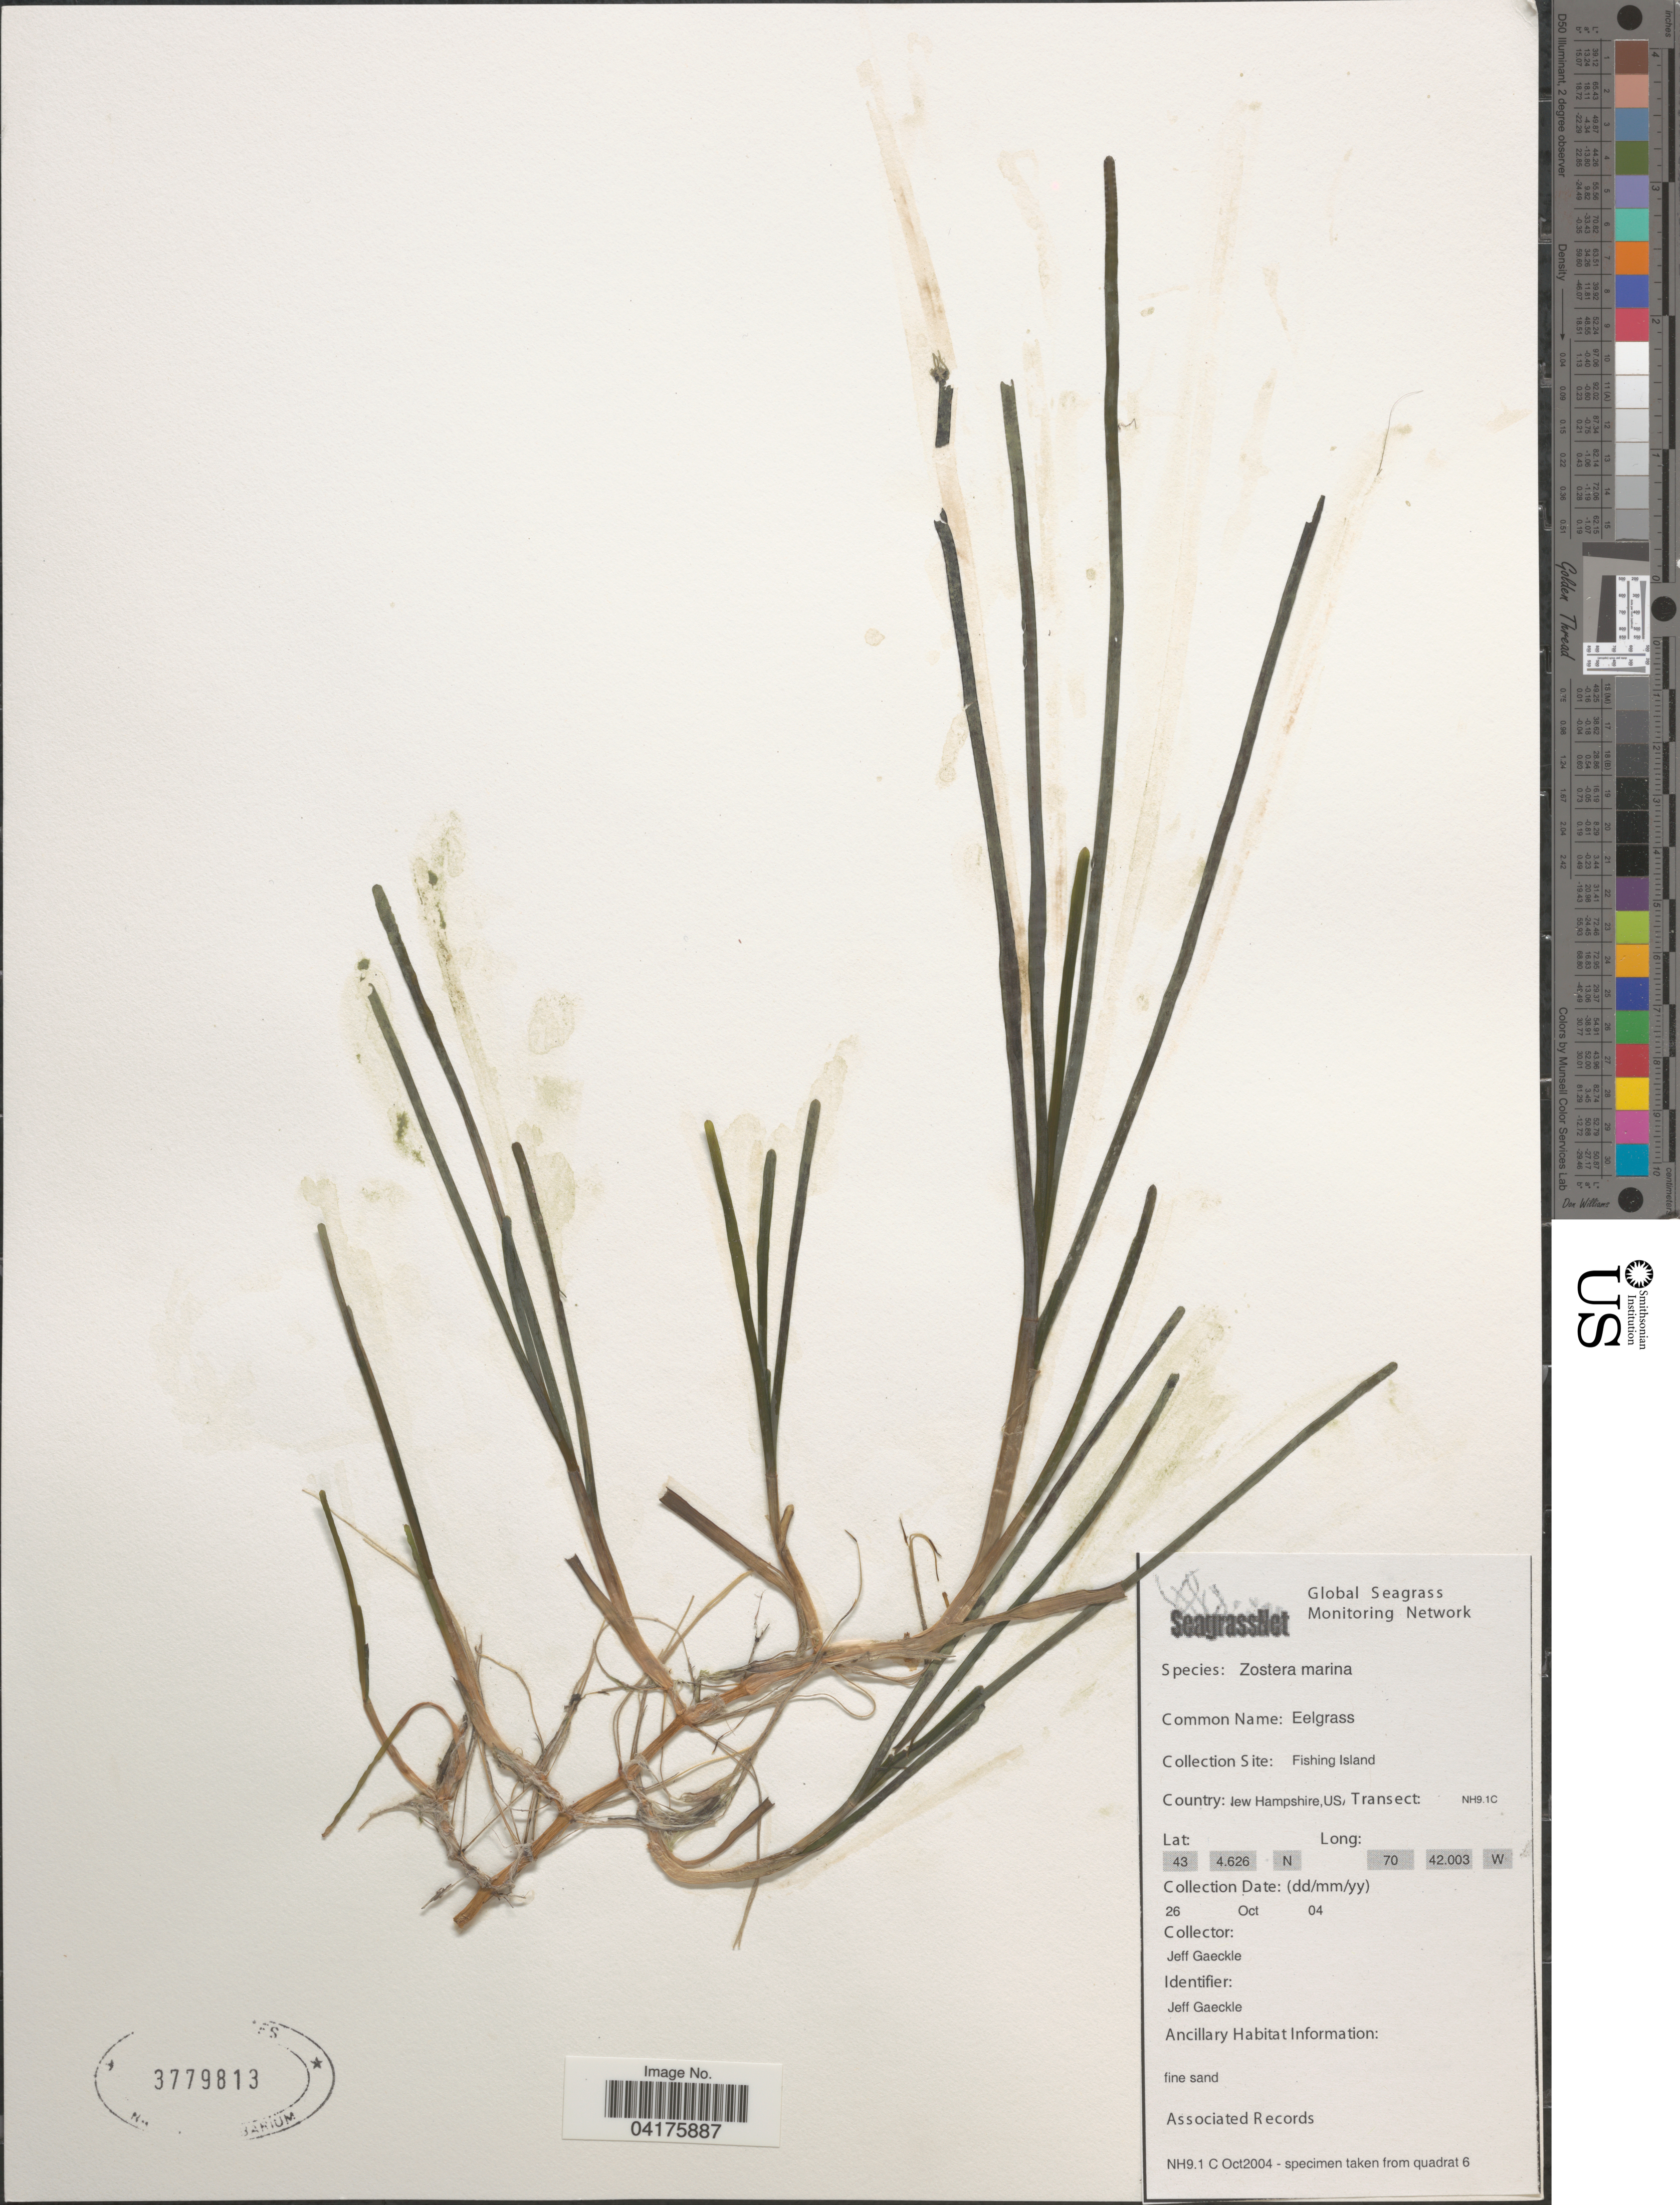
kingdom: Plantae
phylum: Tracheophyta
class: Liliopsida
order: Alismatales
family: Zosteraceae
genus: Zostera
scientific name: Zostera marina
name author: L.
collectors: J. Gaeckle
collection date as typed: Transcribed d/m/y: 26/10/4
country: United States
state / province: New Hampshire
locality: Fishing Island.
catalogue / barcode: US 3779813